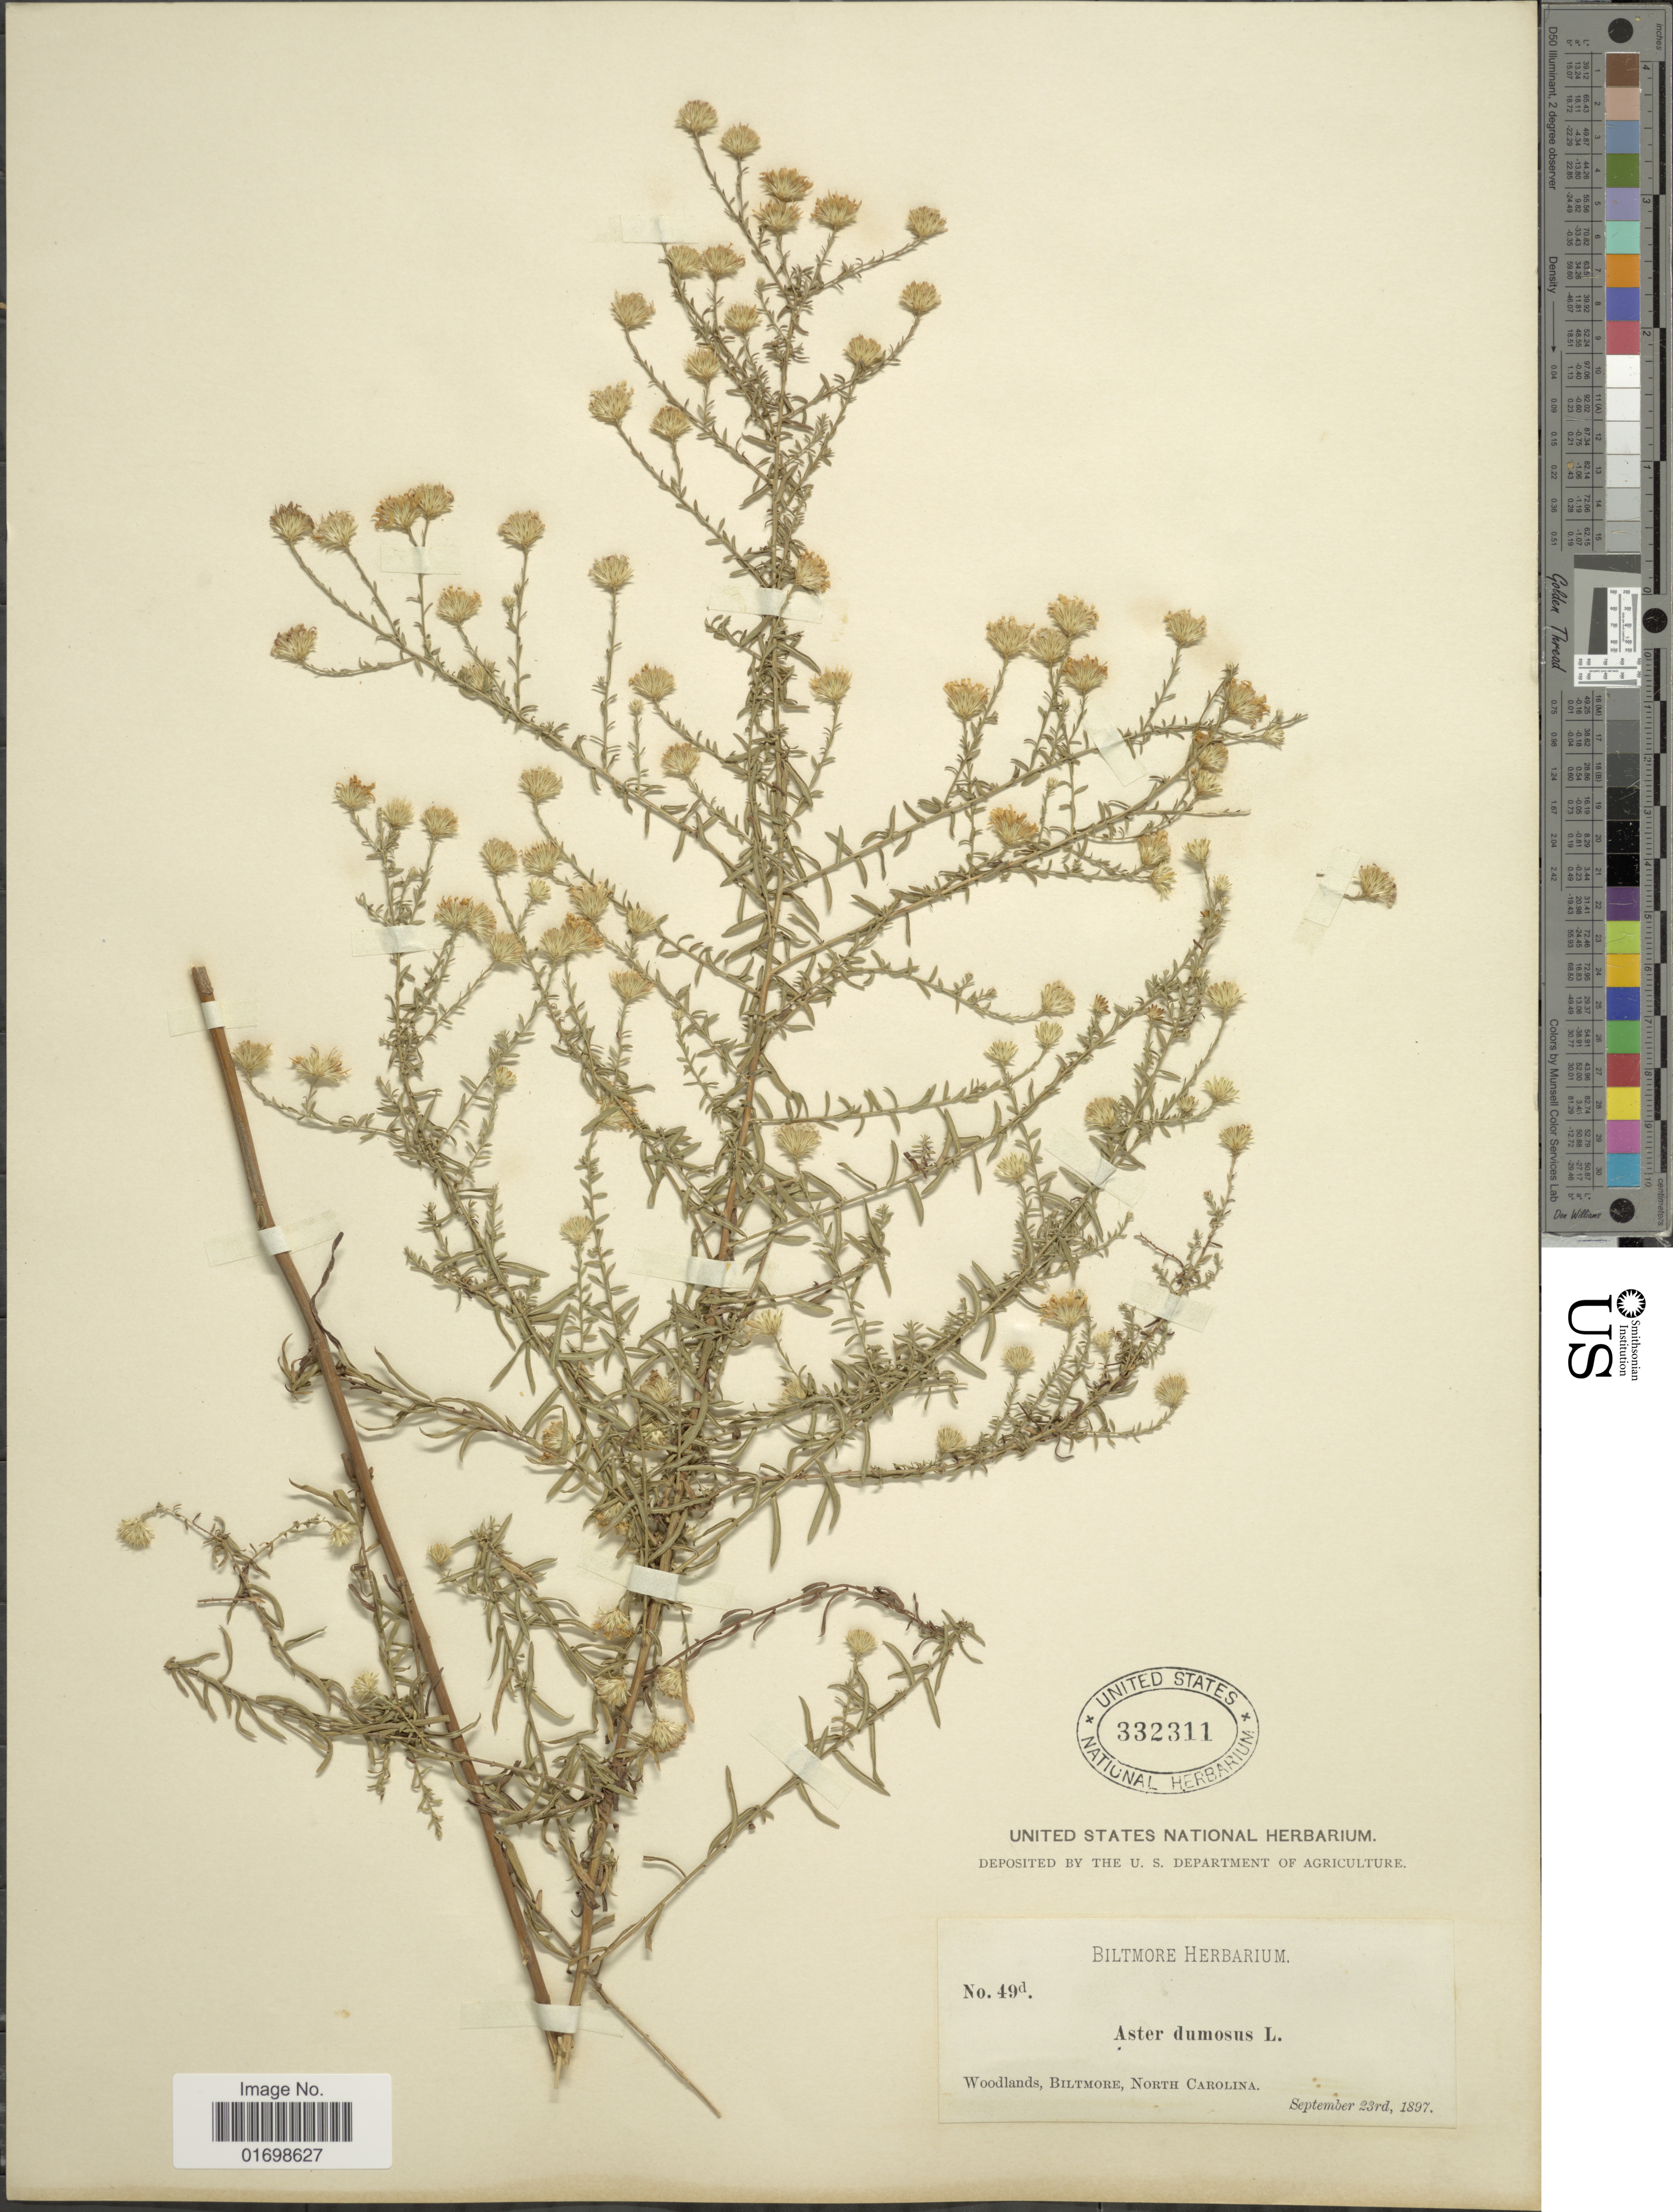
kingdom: Plantae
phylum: Tracheophyta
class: Magnoliopsida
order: Asterales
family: Asteraceae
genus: Symphyotrichum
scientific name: Symphyotrichum dumosum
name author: (L.) G.L. Nesom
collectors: ex herb. Biltmore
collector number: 49d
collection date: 1897-09-23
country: United States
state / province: North Carolina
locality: Biltmore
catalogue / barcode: US 332311